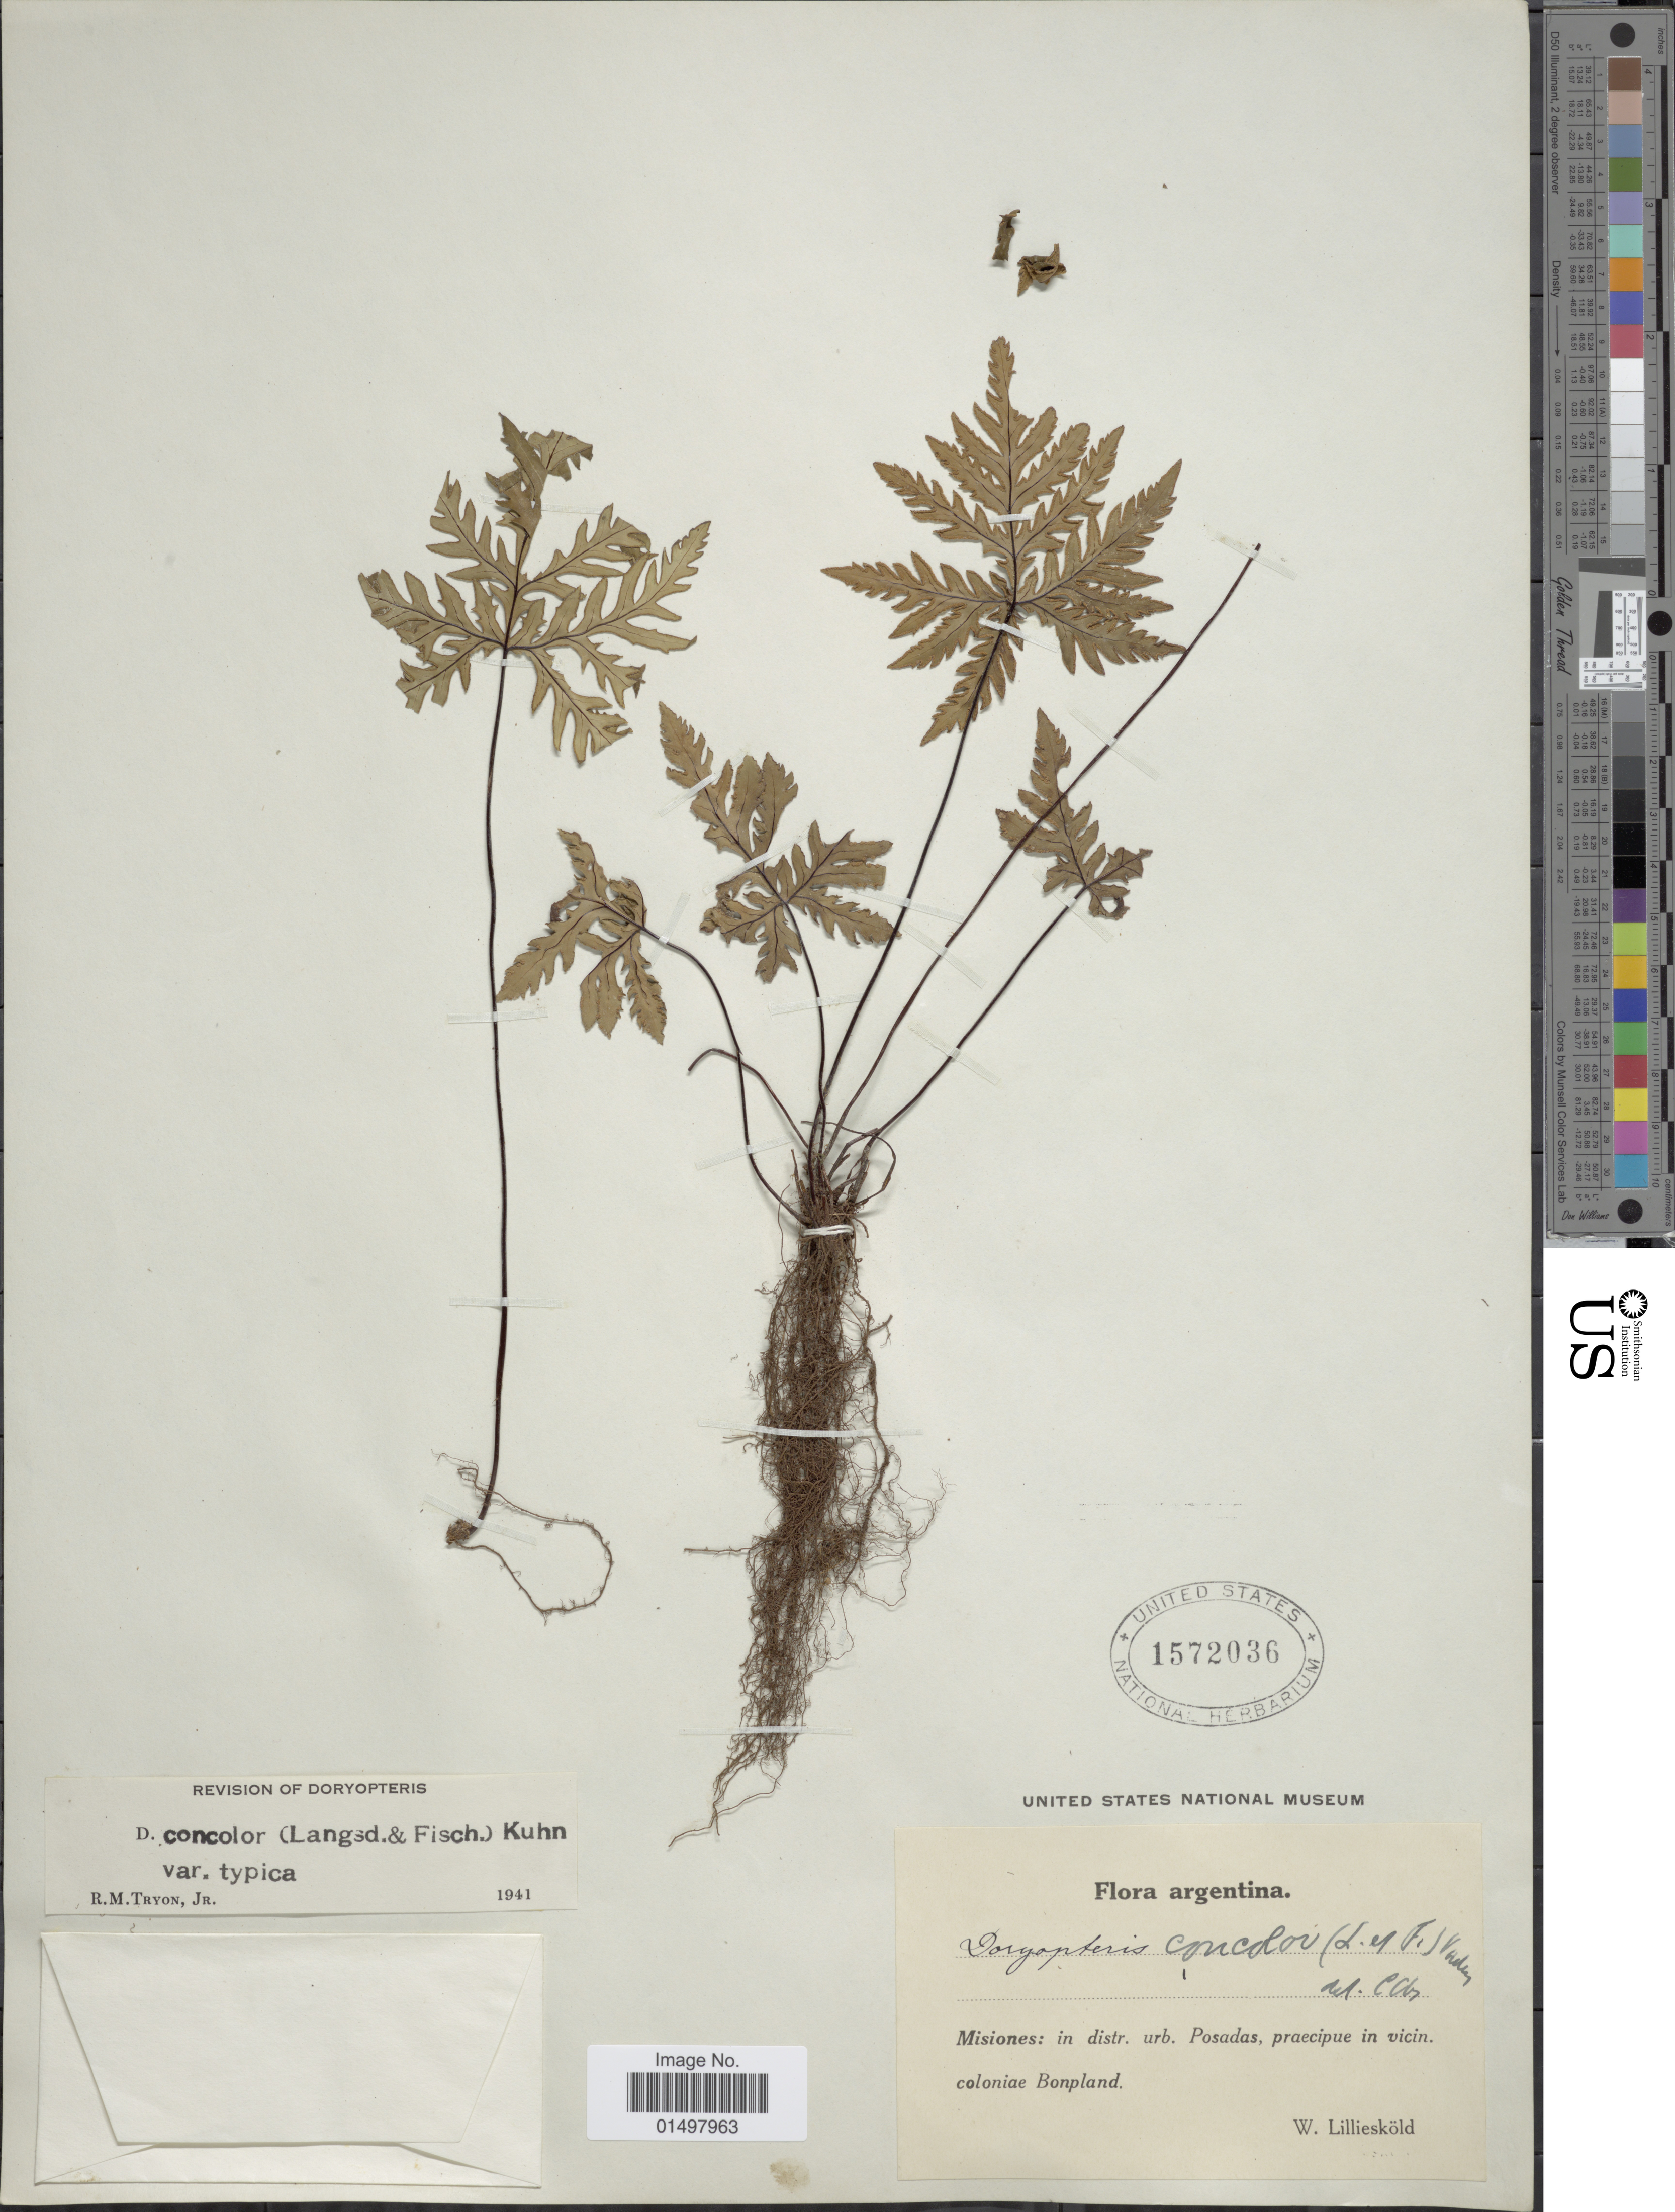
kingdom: Plantae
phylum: Tracheophyta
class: Polypodiopsida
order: Polypodiales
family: Pteridaceae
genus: Doryopteris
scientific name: Doryopteris concolor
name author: (Langsd. & Fisch.) Kuhn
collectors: W. Lillieskold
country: Argentina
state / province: Misiones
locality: In distr. urb. Posadas, praecipue in vicin. coloniae Bonpland.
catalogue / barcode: US 1572036